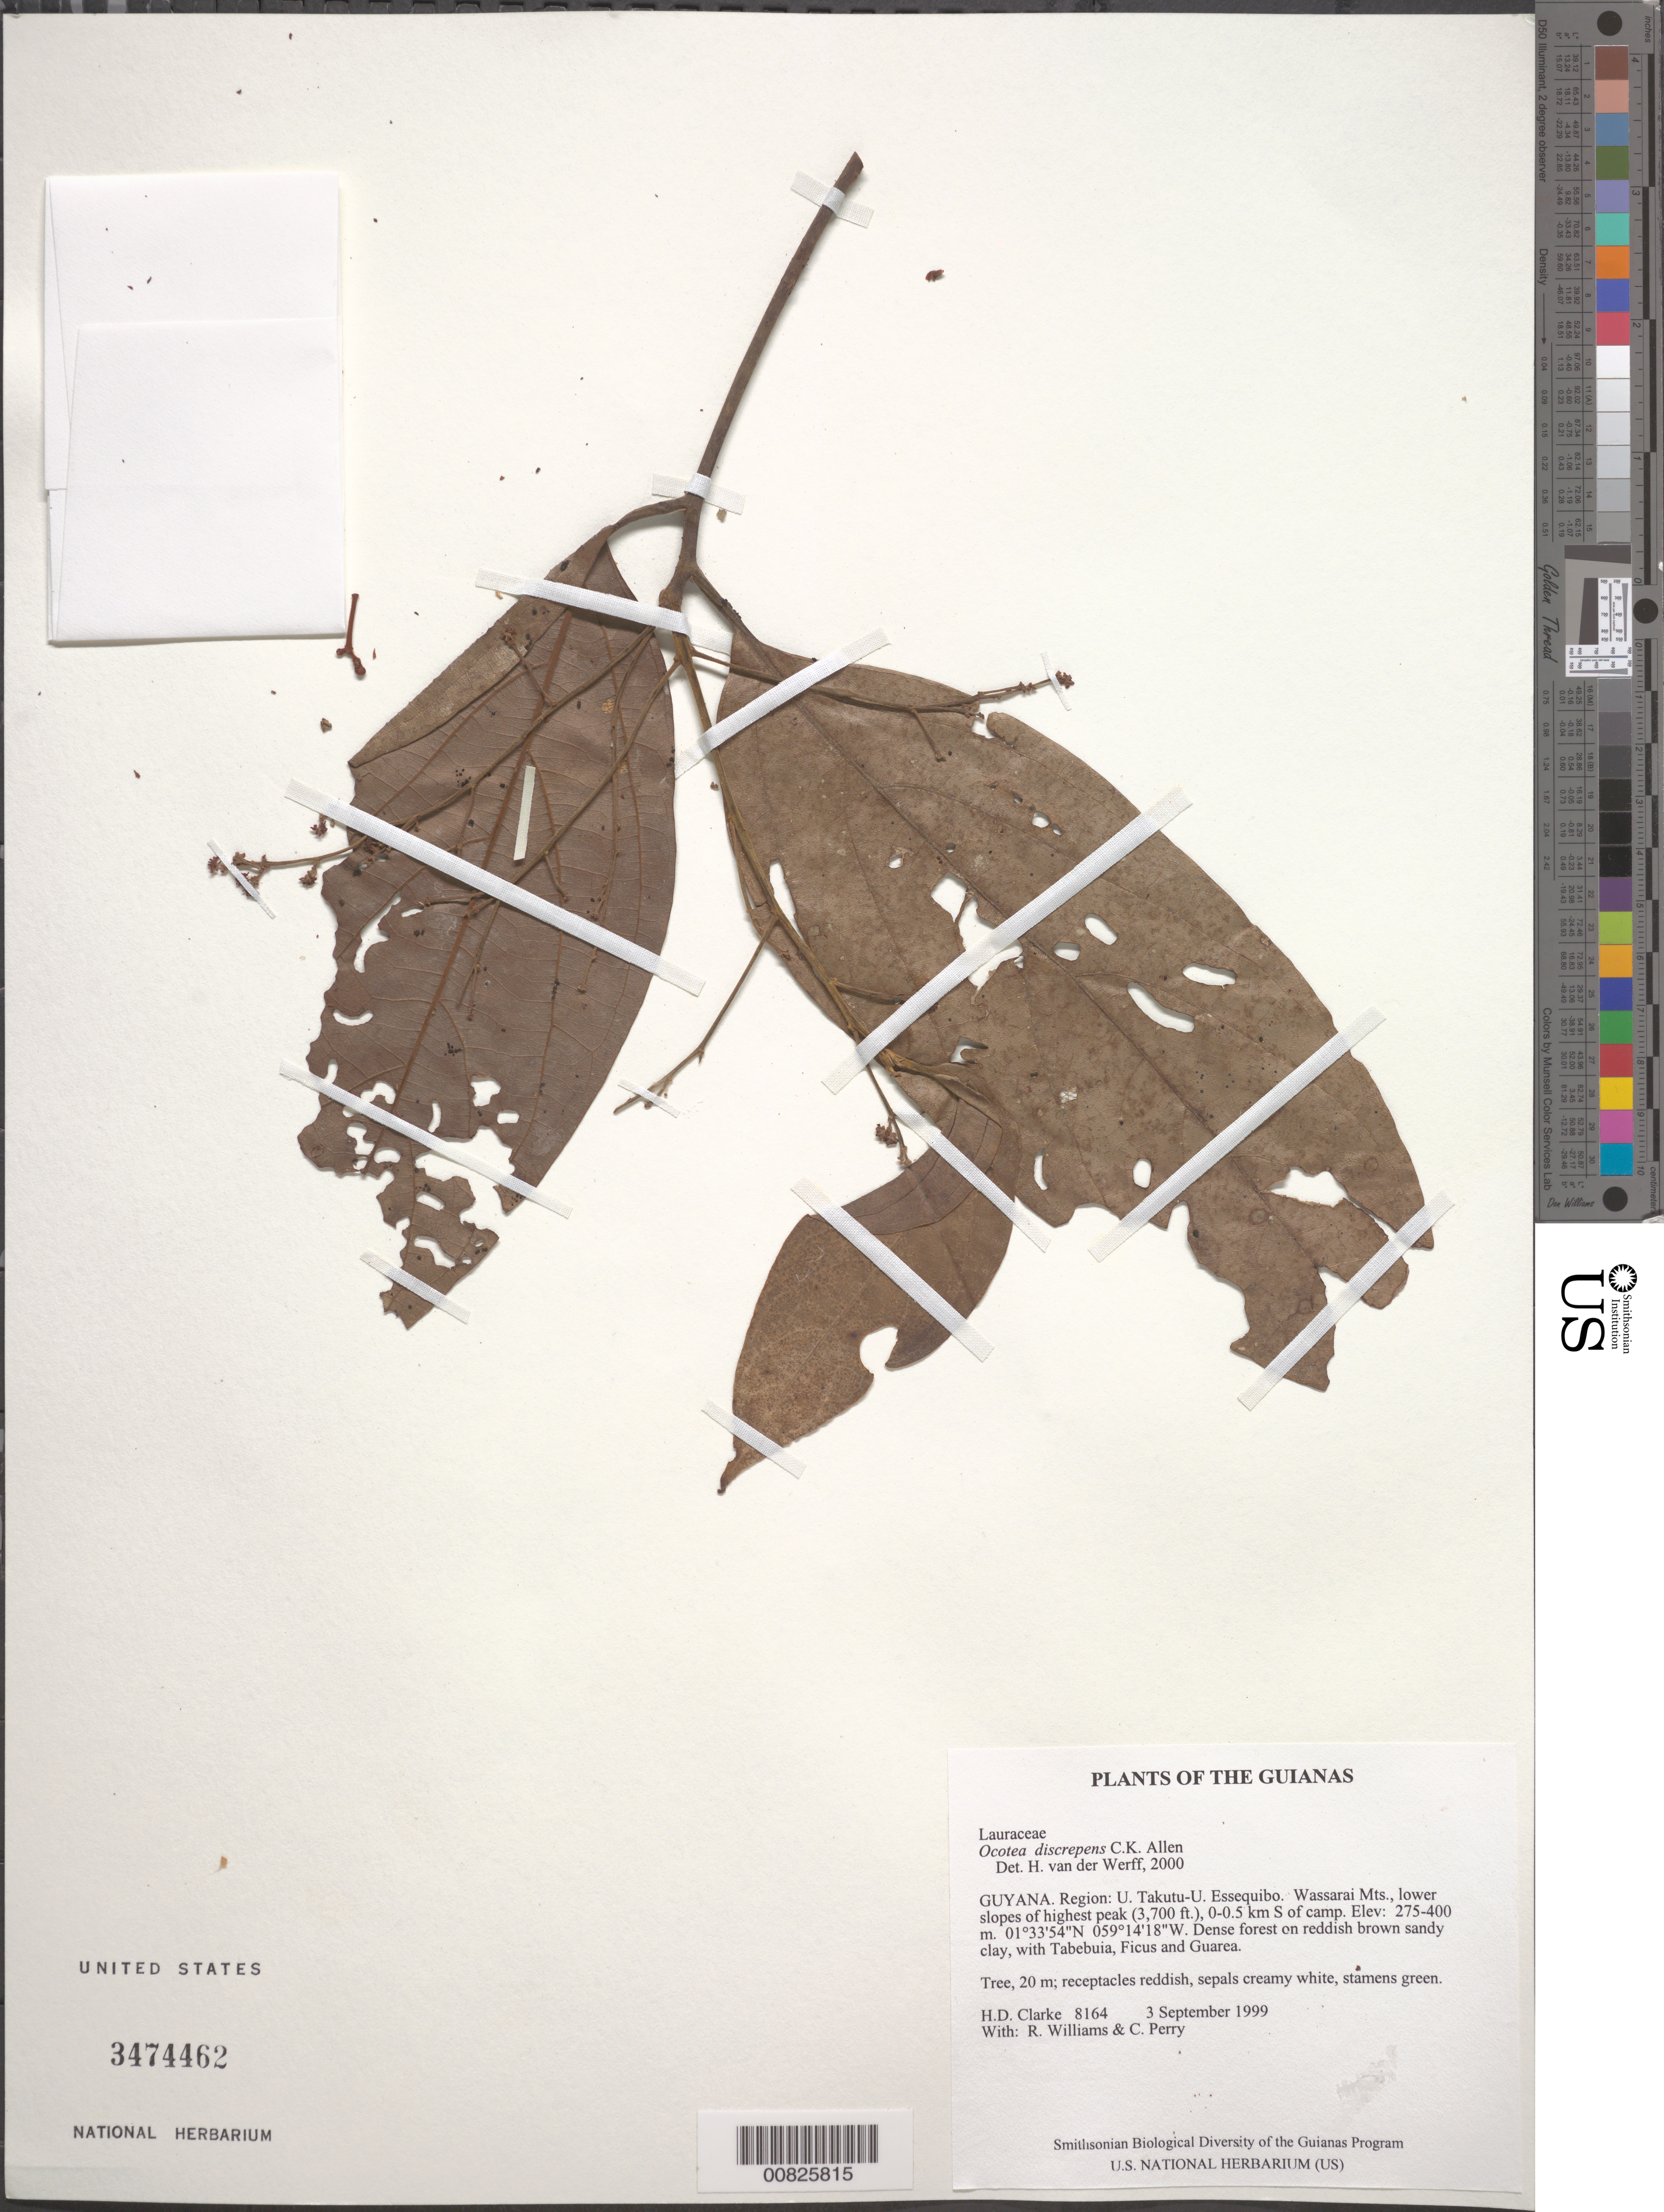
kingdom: Plantae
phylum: Tracheophyta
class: Magnoliopsida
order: Laurales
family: Lauraceae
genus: Ocotea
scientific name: Ocotea discrepens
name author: C.K. Allen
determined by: van der Werff, H., (MO), Missouri Botanical Garden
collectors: H. D. Clarke, R. Williams & C. Perry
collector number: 8164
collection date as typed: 3 September 1999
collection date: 1999-09-03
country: Guyana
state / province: U. Takutu-U. Essequibo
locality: Wassarai Mts., lower slopes of highest peak (3,700 ft.), 0-0.5 km S of camp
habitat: Dense forest on reddish brown sandy clay, with Tabebuia, Ficus and Guarea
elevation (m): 275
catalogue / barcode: US 3474462